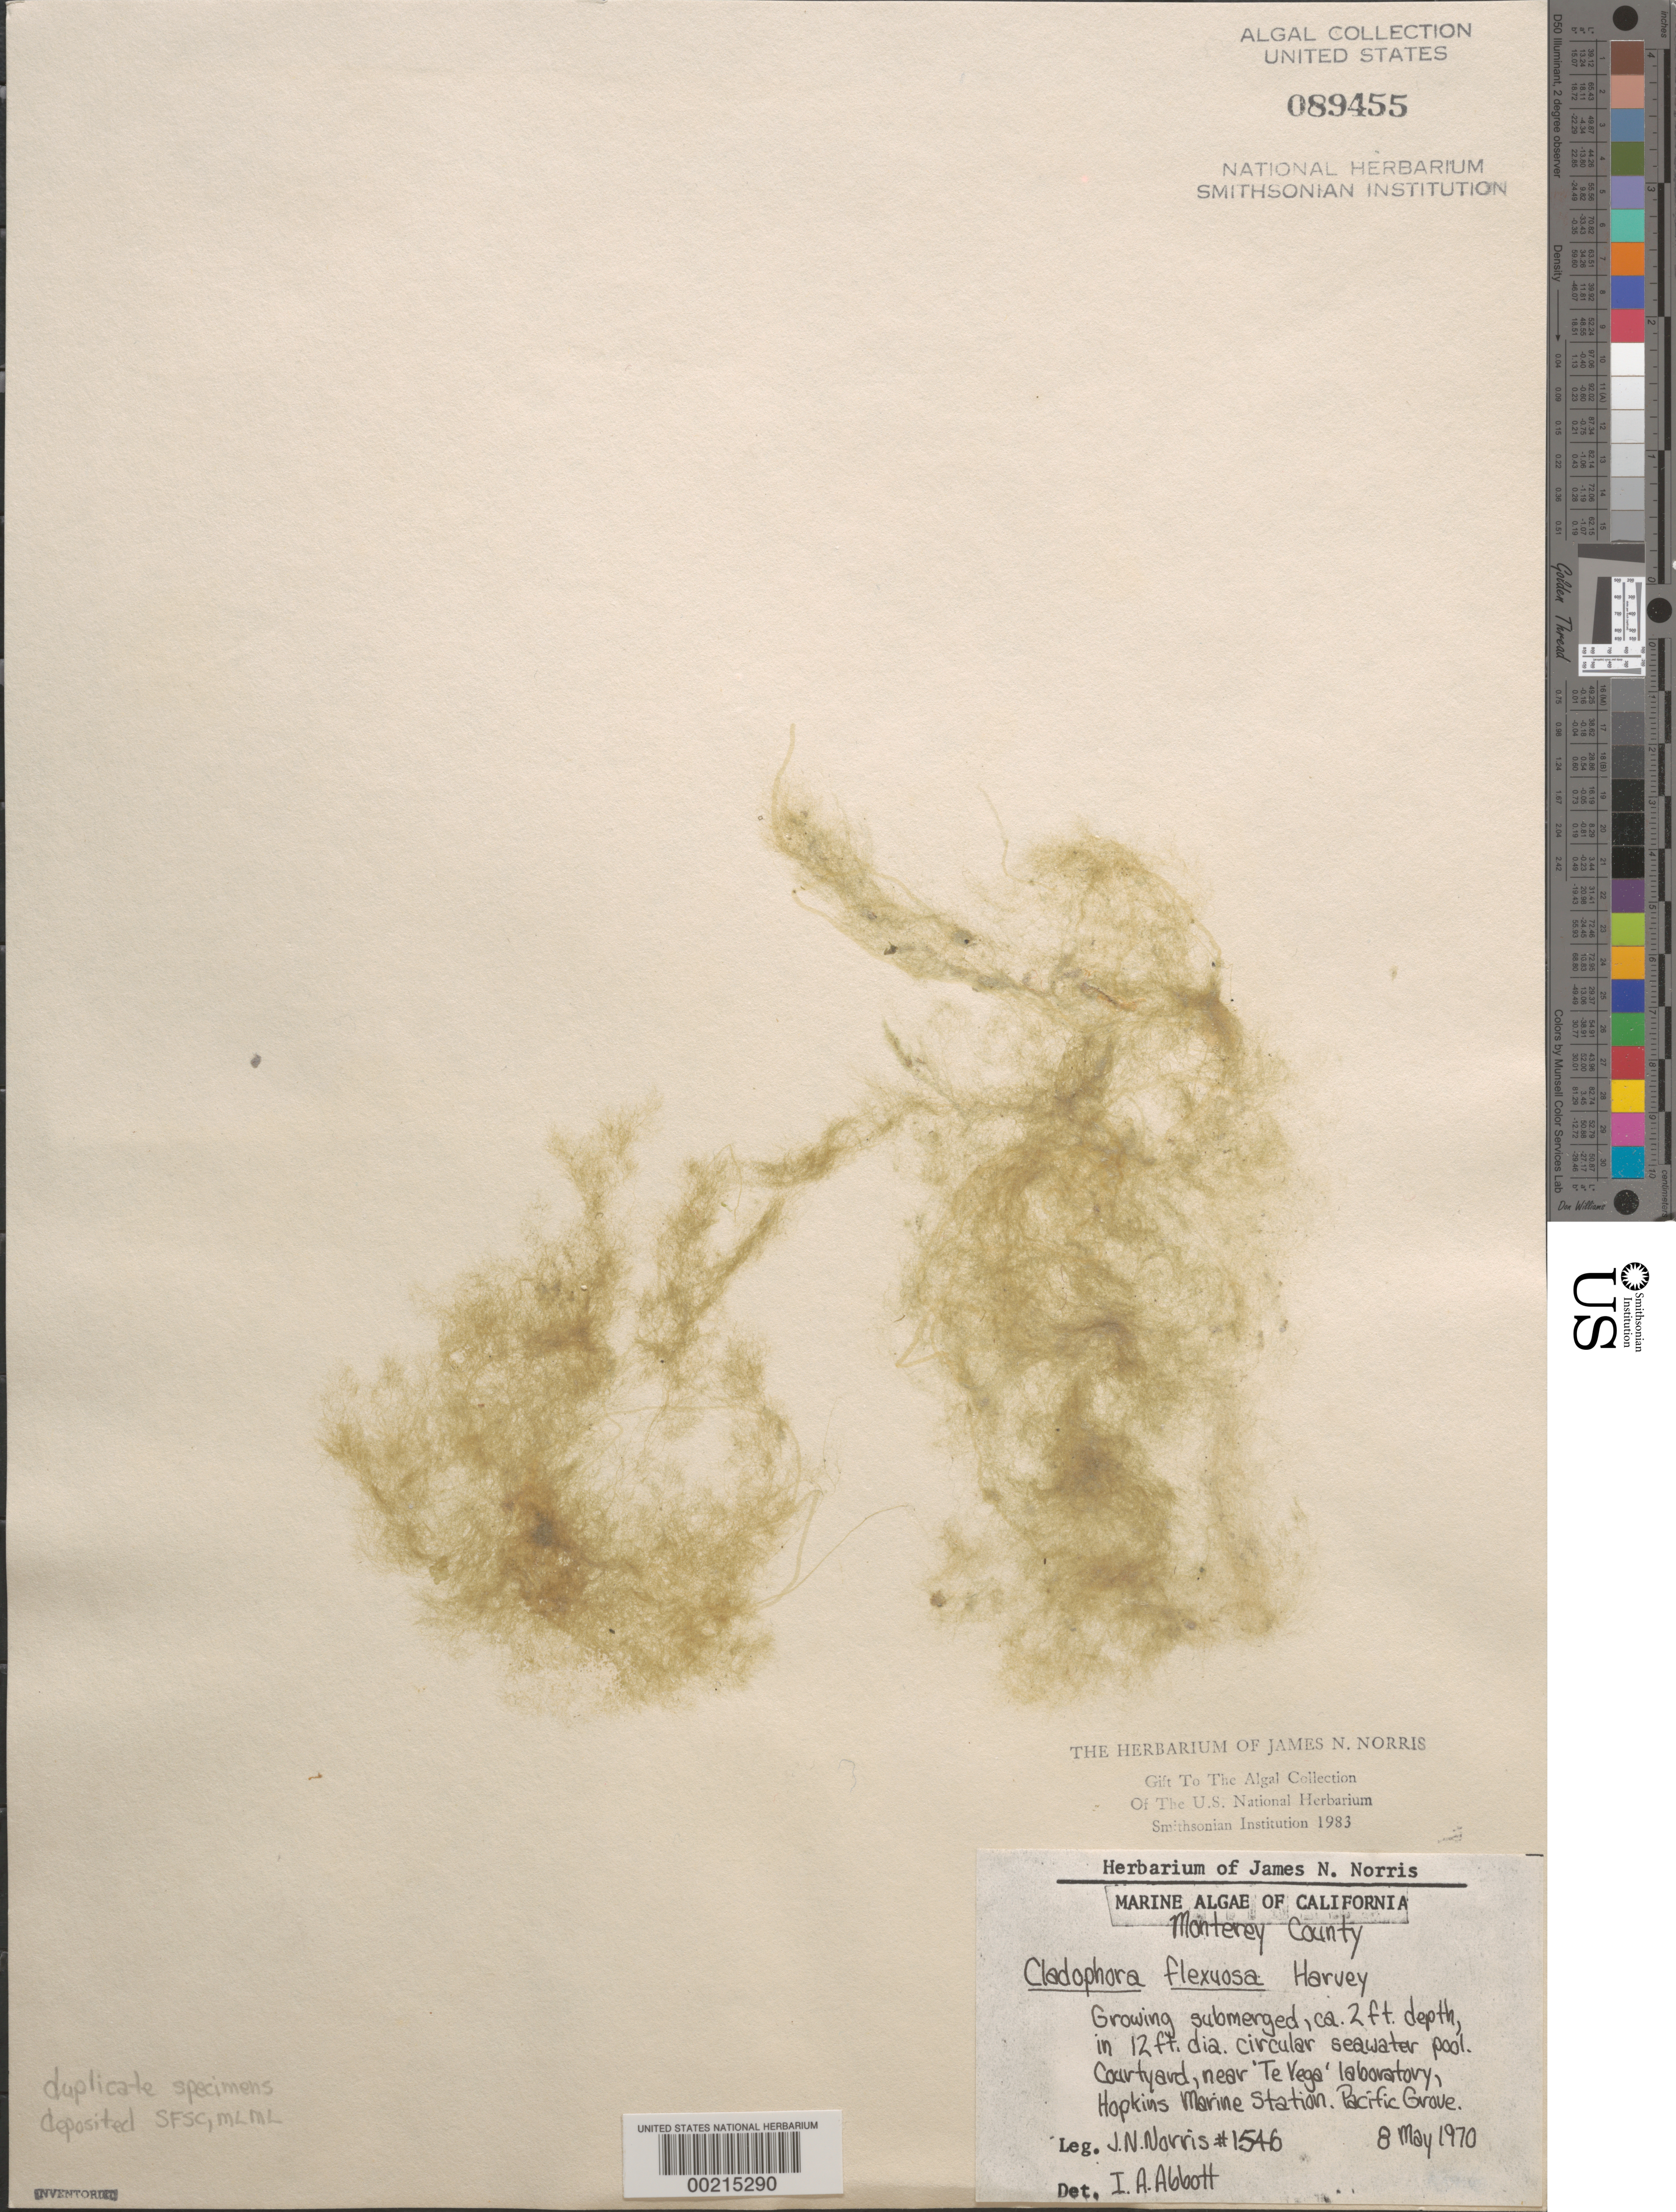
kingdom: Plantae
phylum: Chlorophyta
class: Ulvophyceae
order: Cladophorales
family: Cladophoraceae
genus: Cladophora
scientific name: Cladophora flexuosa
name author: (O.F. Muell.) Kütz.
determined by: Abbott, Isabella A.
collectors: J. N. Norris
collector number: JN-1546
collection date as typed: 08 May 1970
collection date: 1970-05-08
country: United States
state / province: California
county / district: Monterey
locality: Hopkins Marine Station, Pacific Grove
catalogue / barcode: US 89455